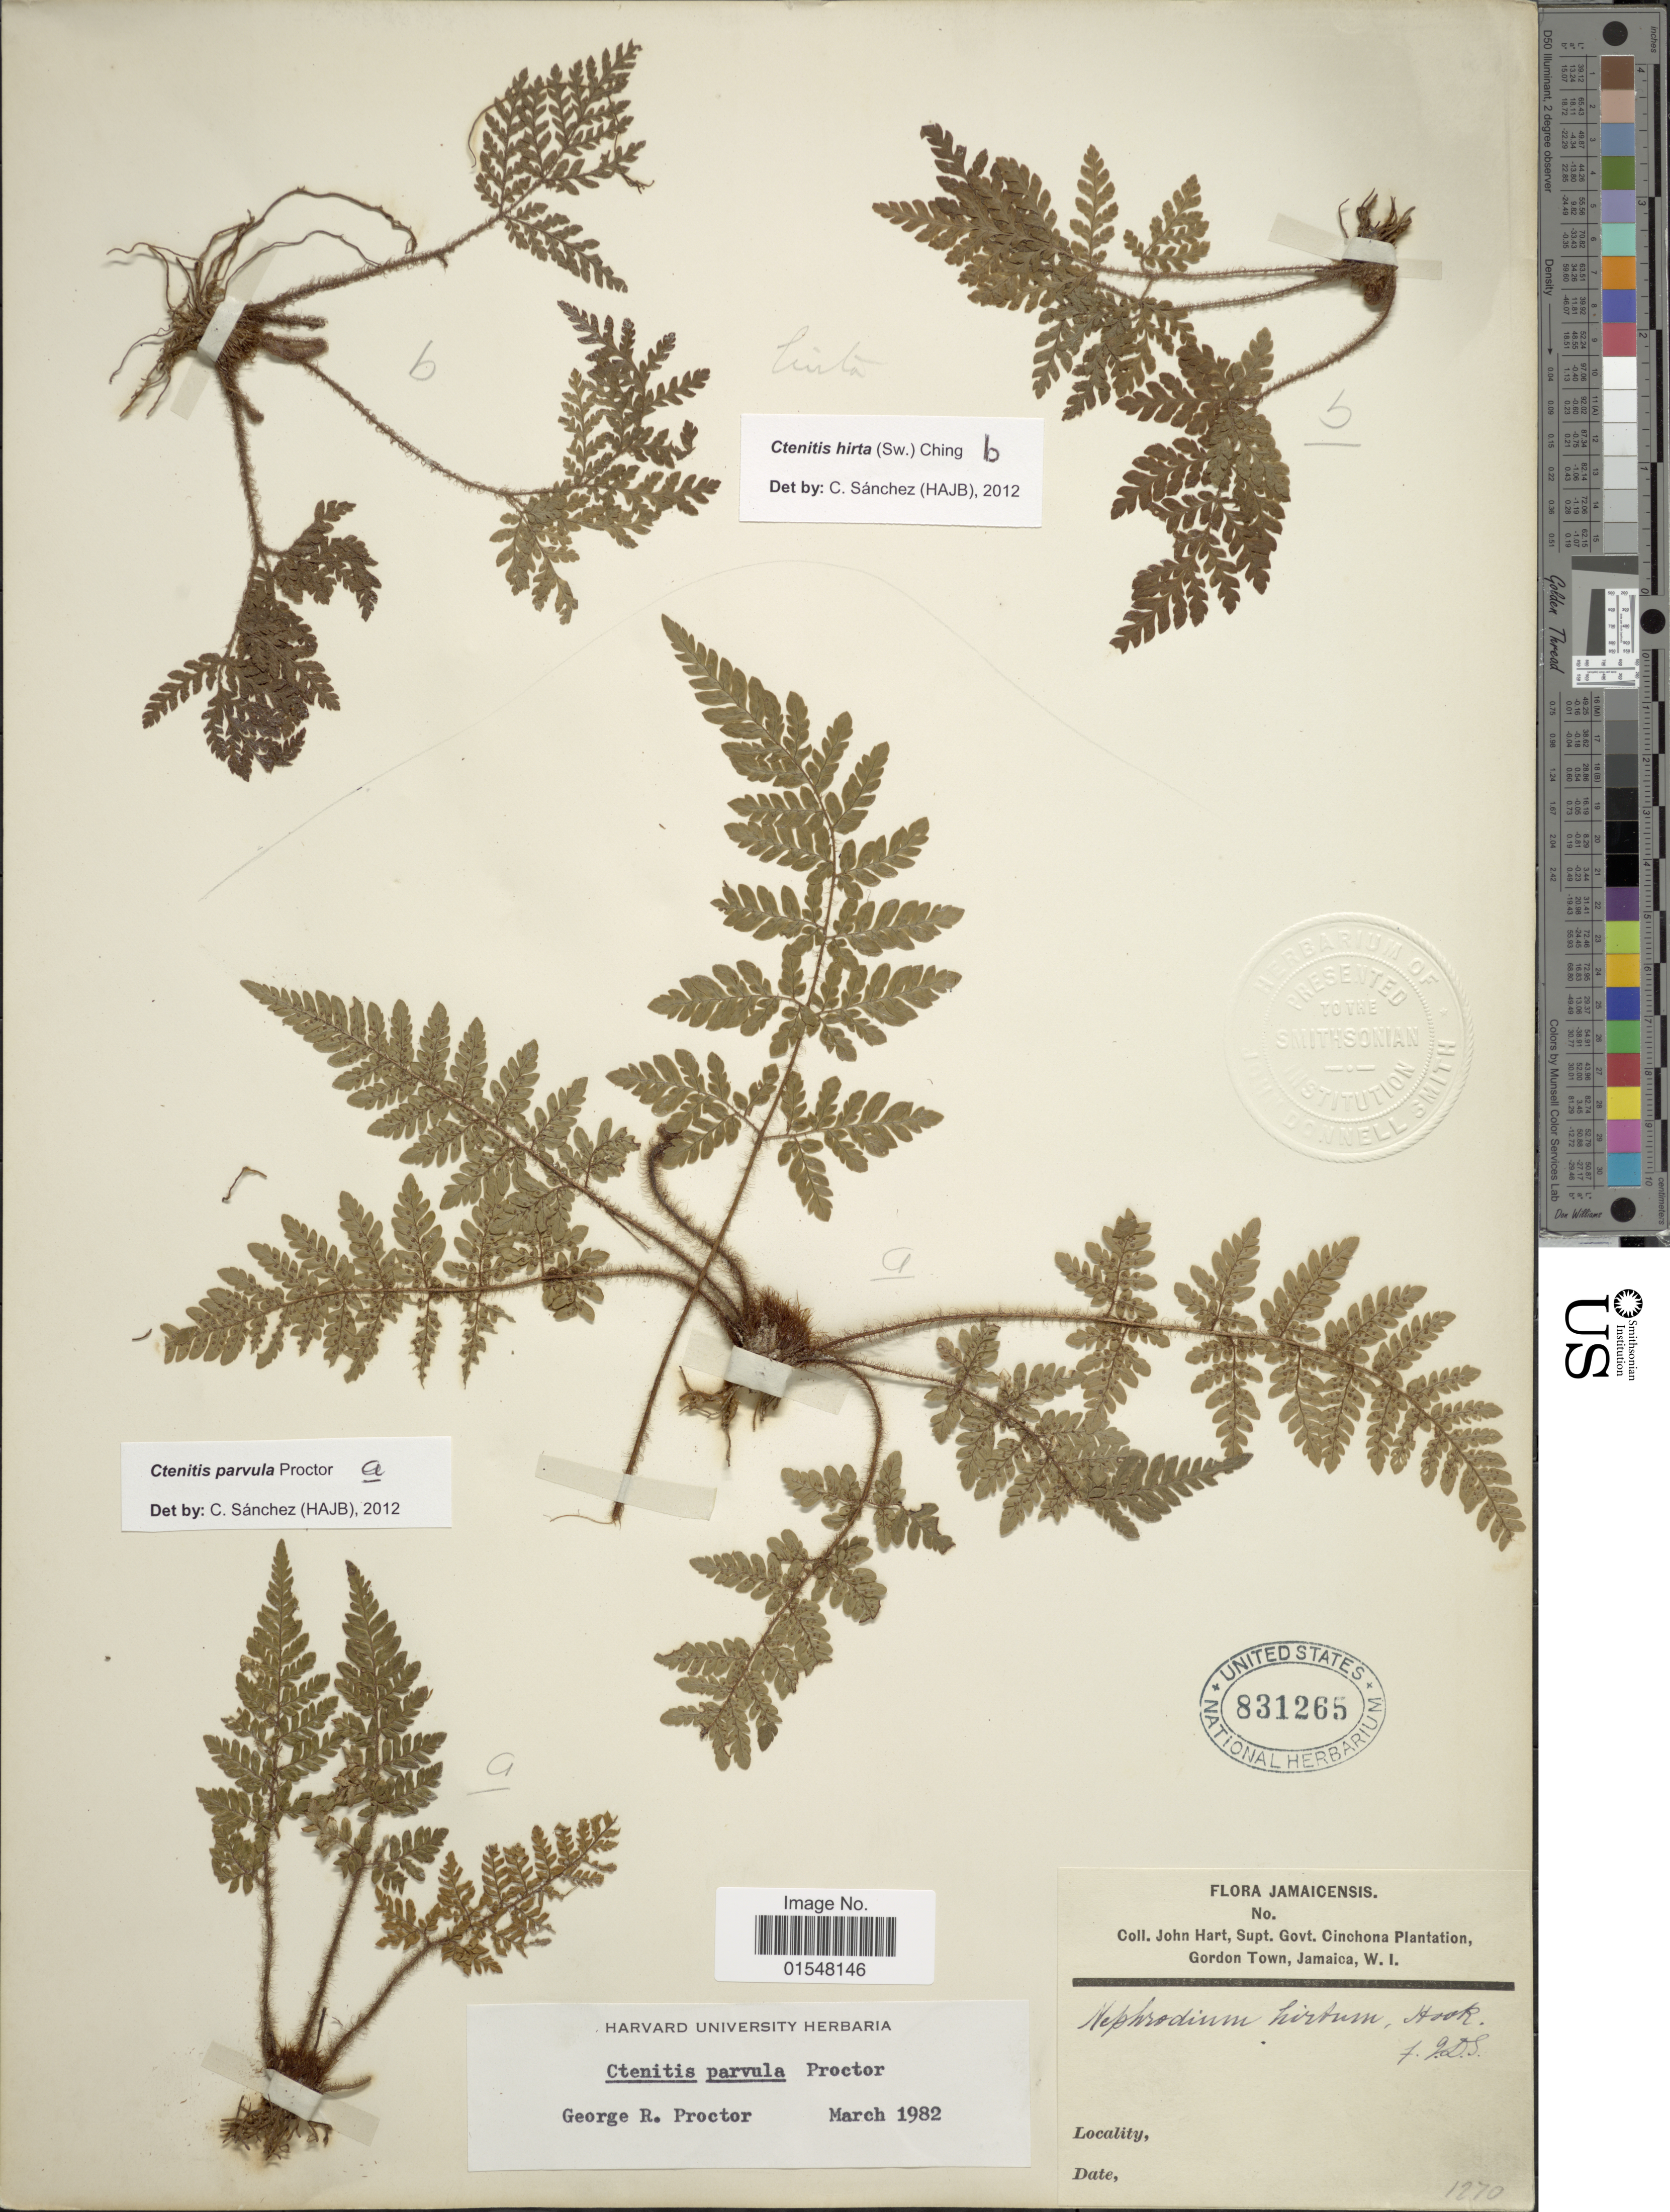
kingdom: Plantae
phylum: Tracheophyta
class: Polypodiopsida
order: Polypodiales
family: Dryopteridaceae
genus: Ctenitis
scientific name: Ctenitis parvula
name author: Proctor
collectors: J. H. Hart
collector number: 1270 *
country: Jamaica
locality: Cinchona Plantation, Gordon Town, W. I.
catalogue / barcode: US 831265